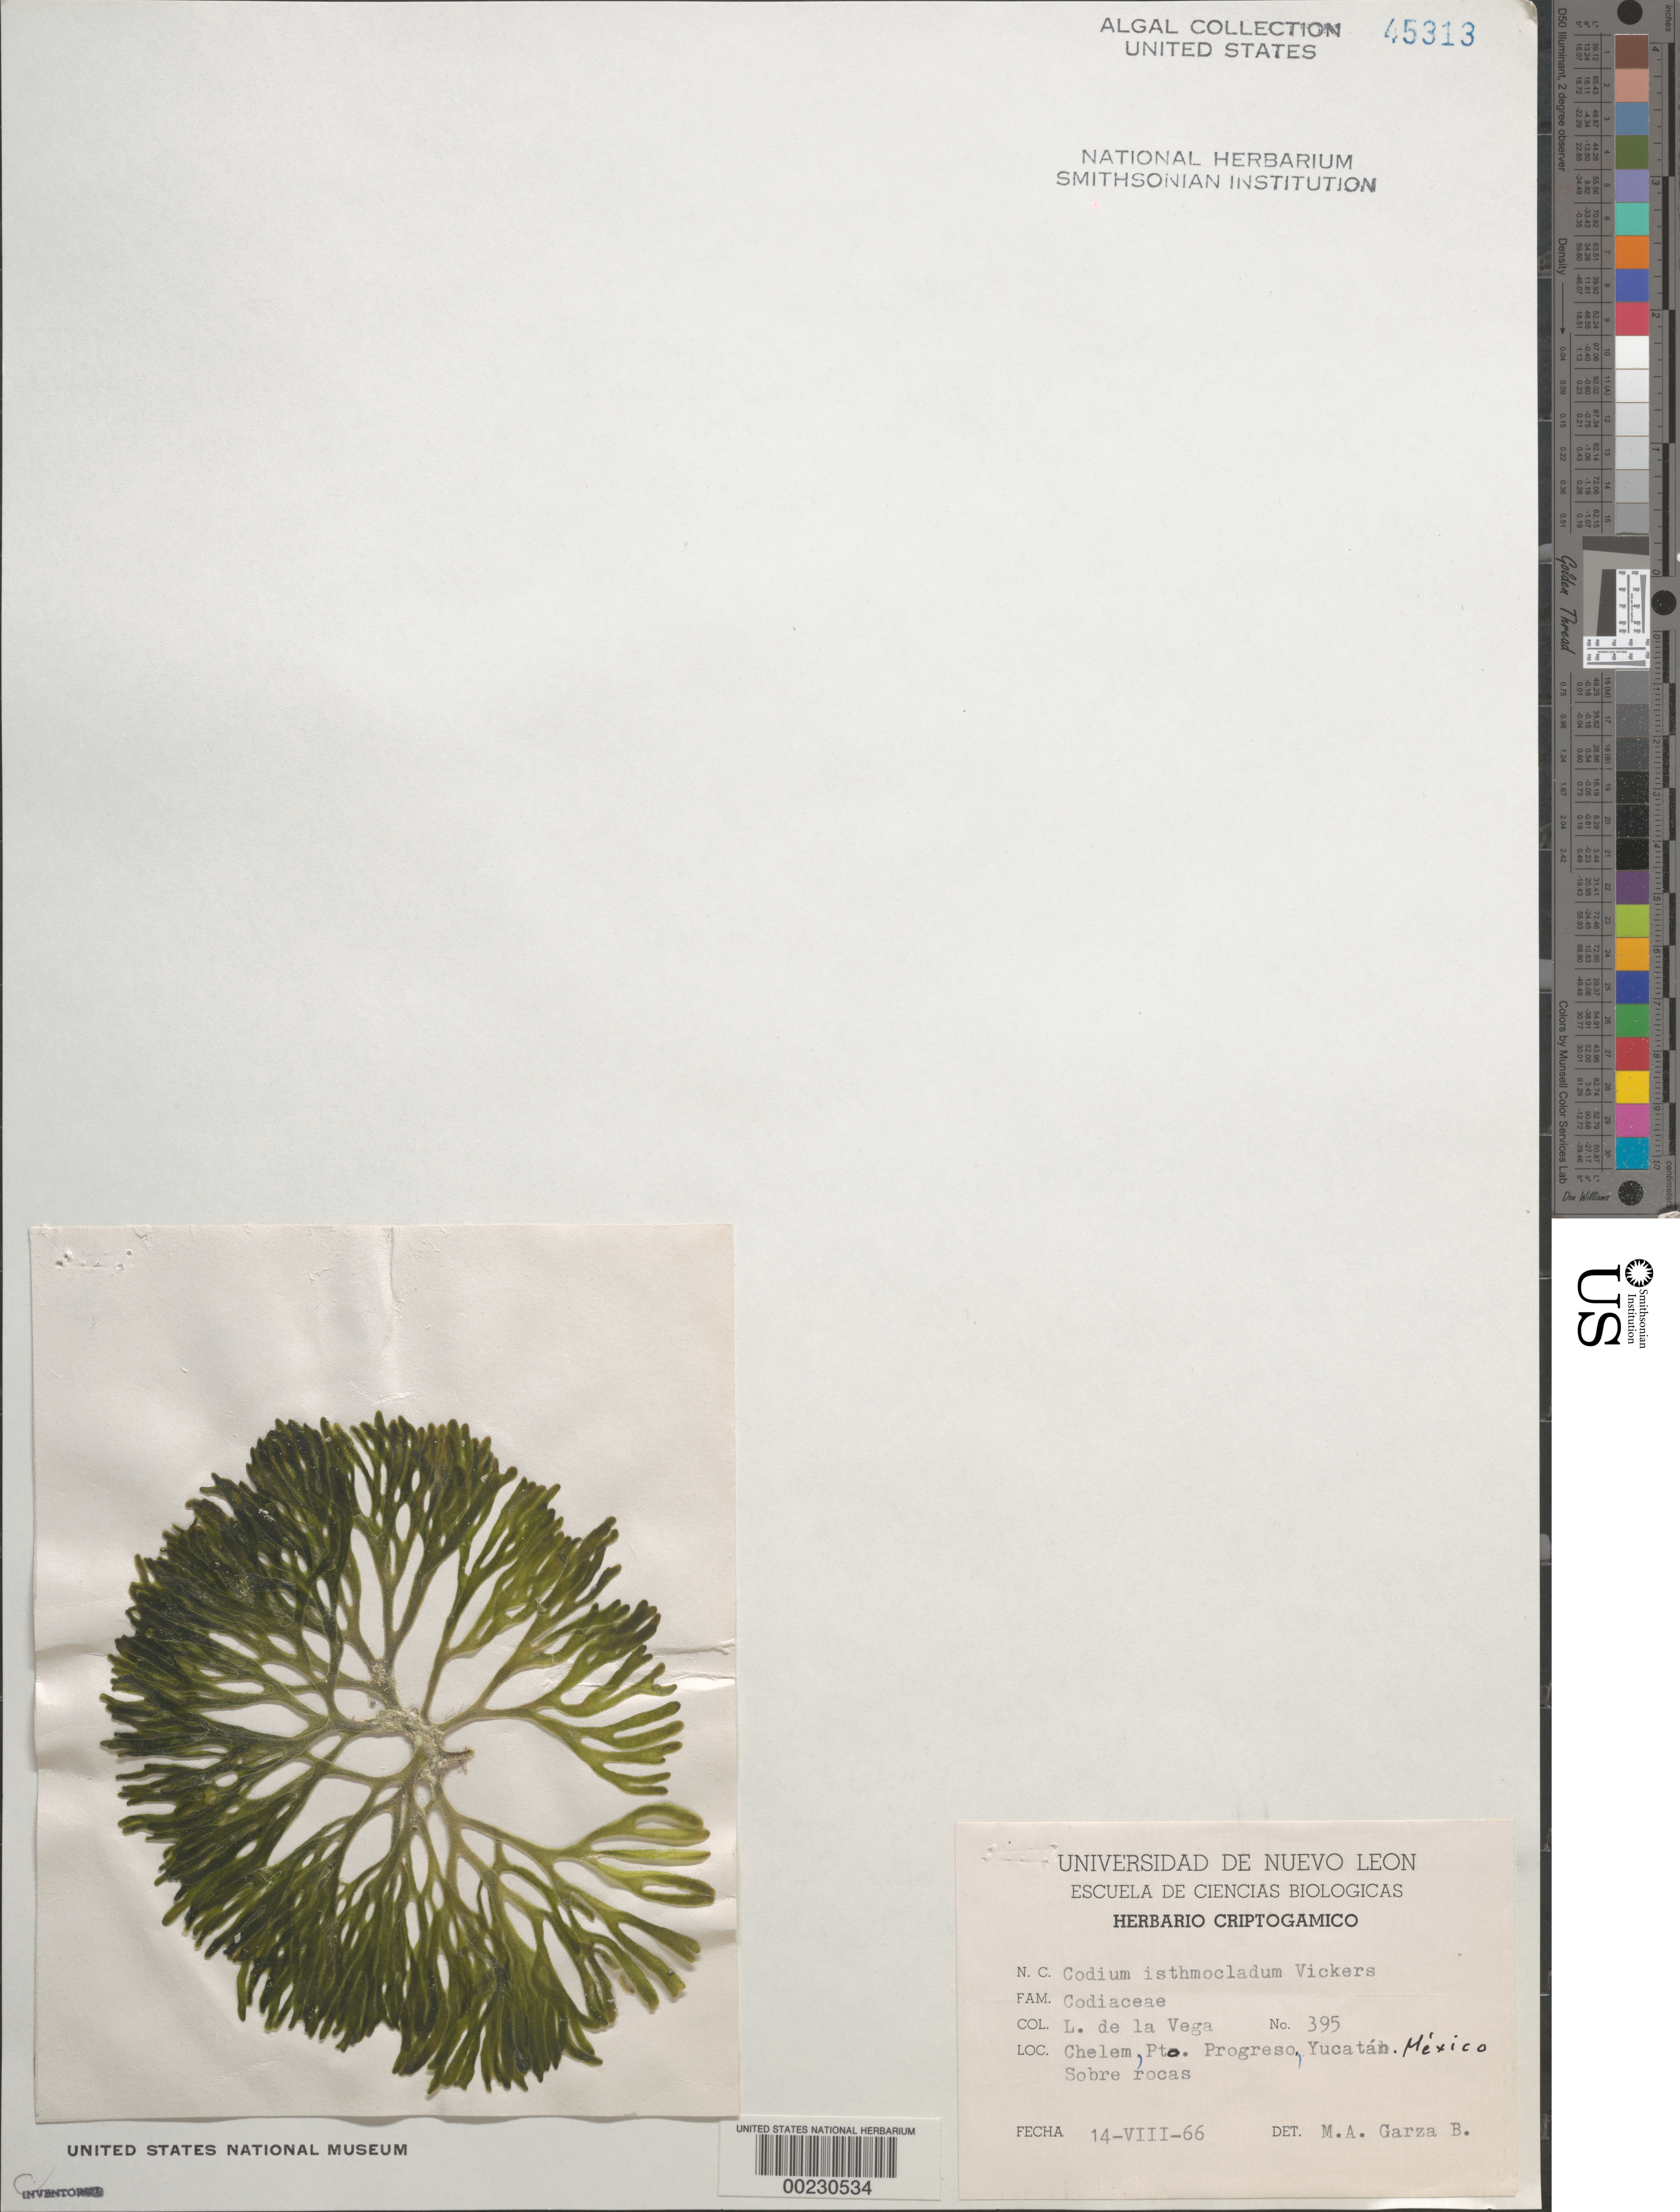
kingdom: Plantae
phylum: Chlorophyta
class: Ulvophyceae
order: Bryopsidales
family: Codiaceae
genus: Codium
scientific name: Codium isthmocladum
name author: Vickers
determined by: Garza Barrientos, M. A.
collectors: L. De Vega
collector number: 395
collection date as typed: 14 Aug 1966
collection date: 1966-08-14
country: Mexico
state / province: Yucatan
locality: Punta Progreso, Chelem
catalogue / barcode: US 45313